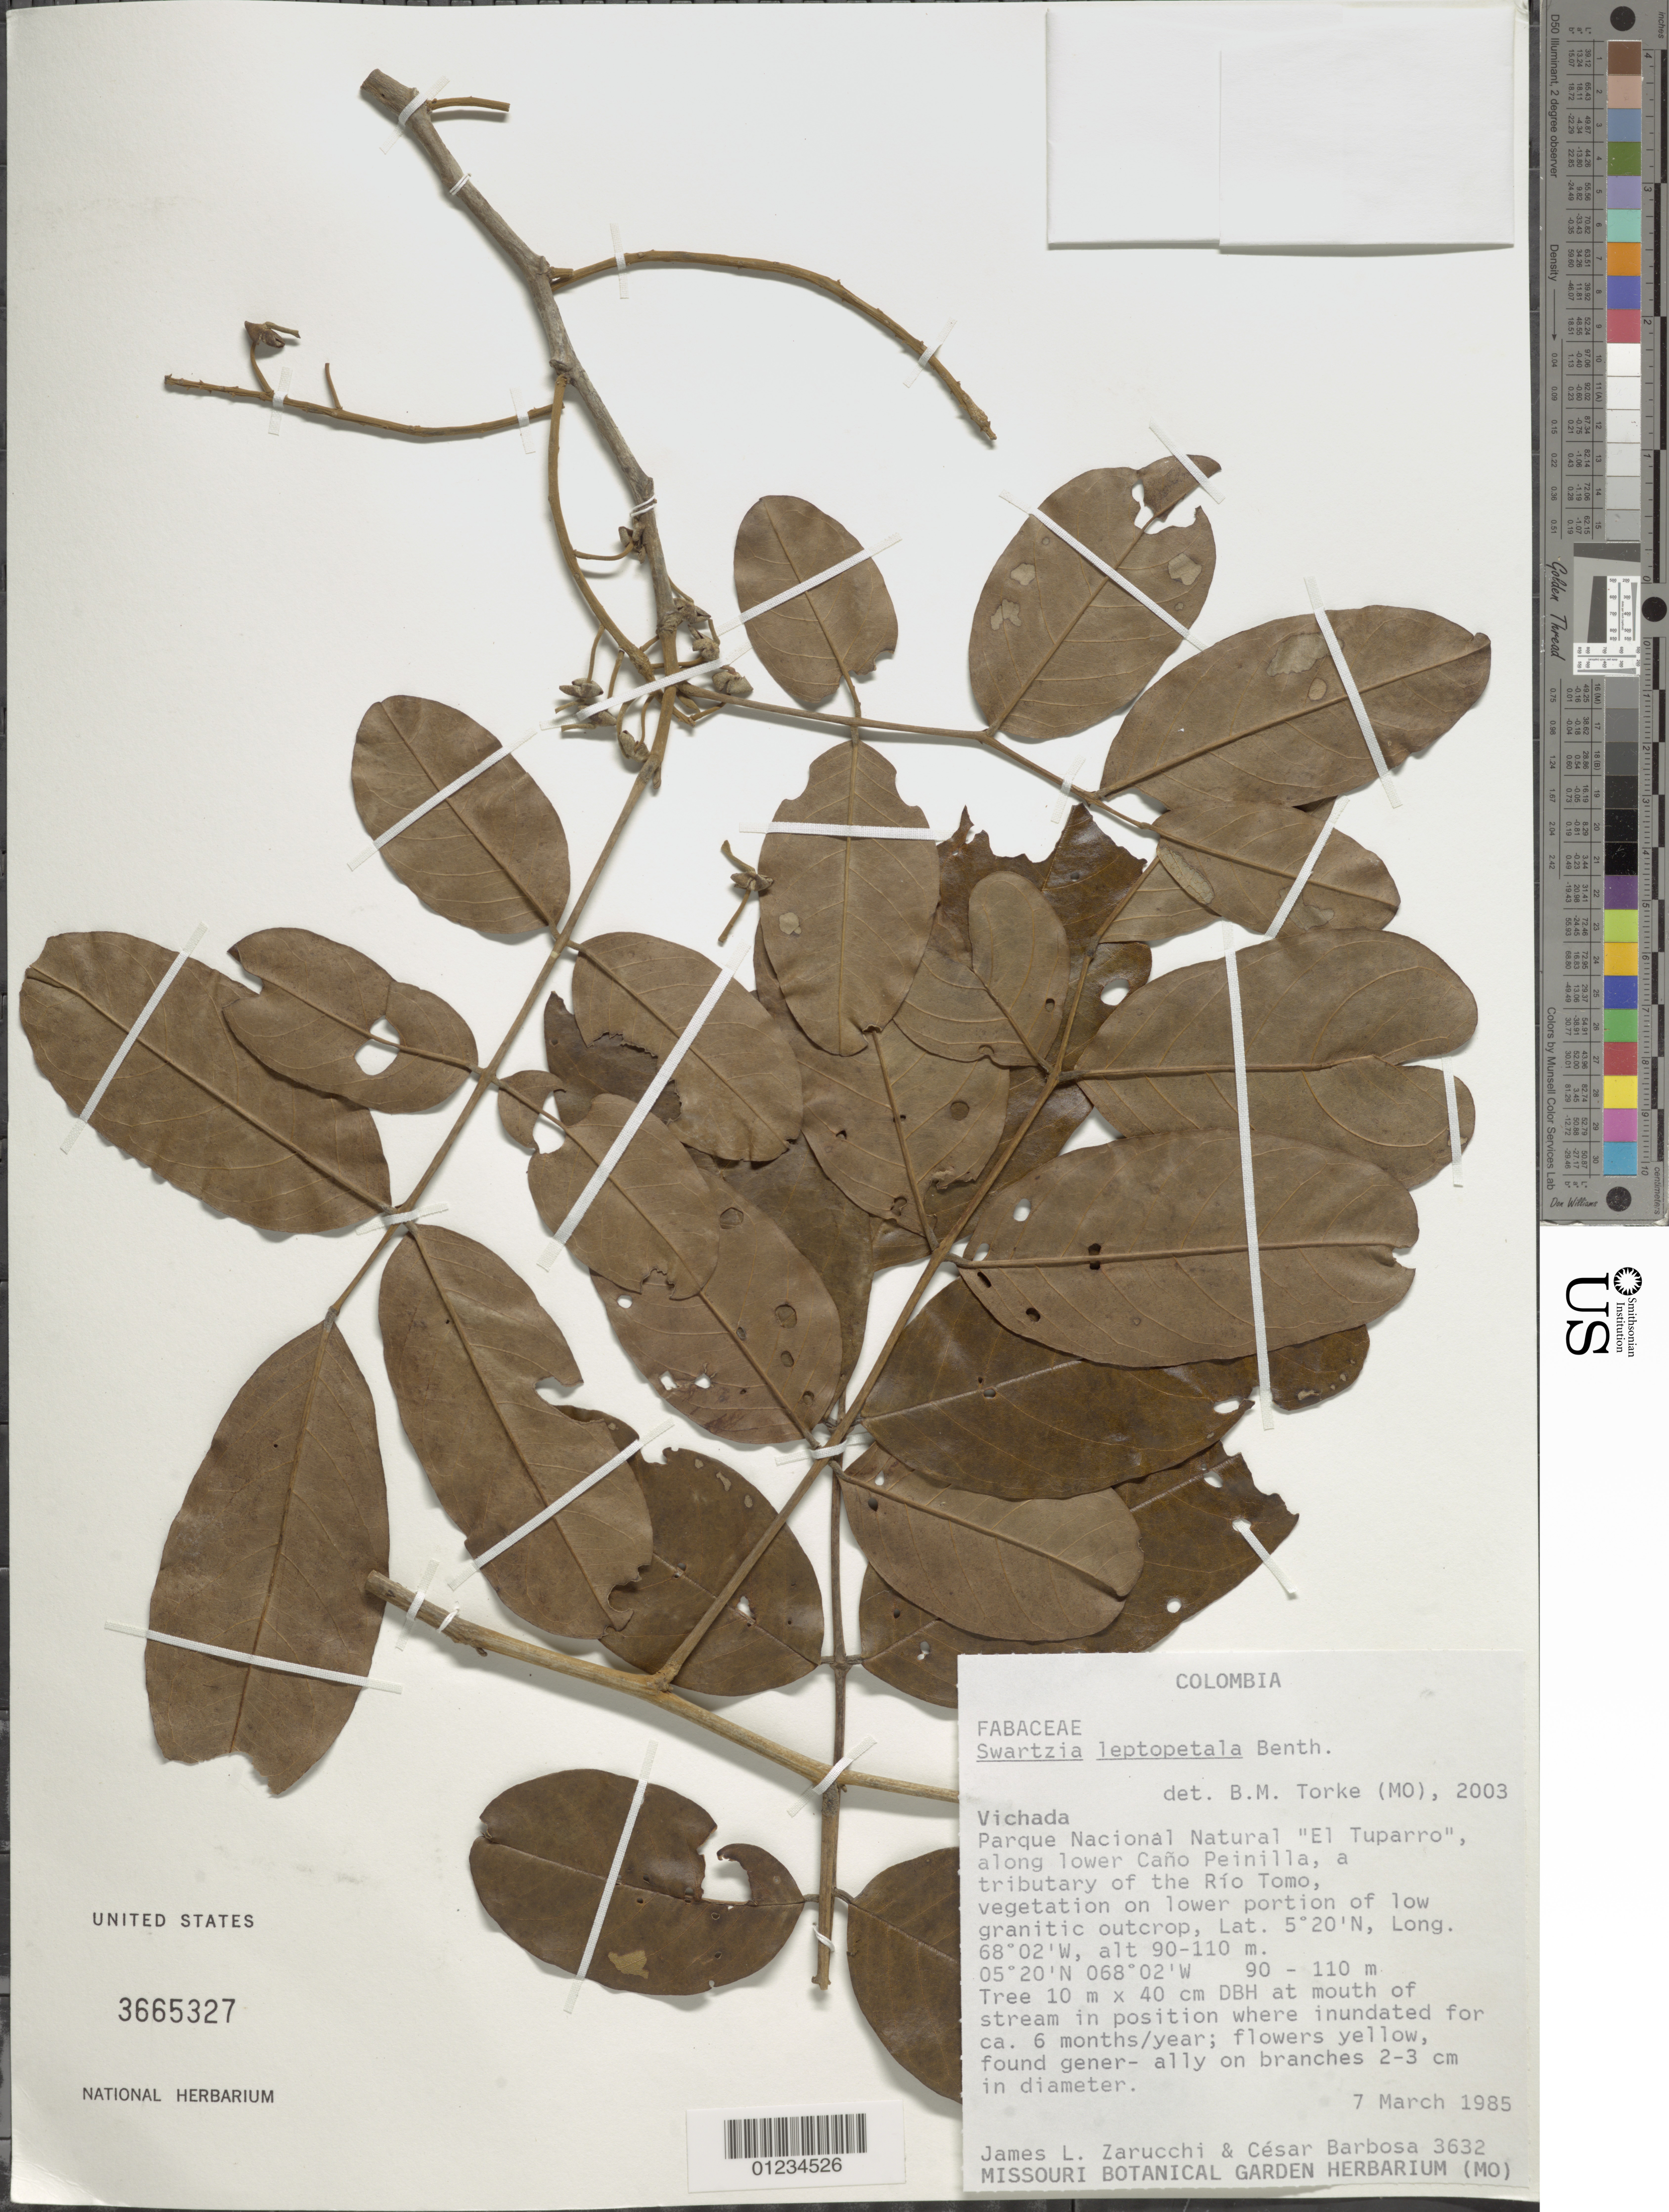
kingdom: Plantae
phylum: Tracheophyta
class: Magnoliopsida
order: Fabales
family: Fabaceae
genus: Swartzia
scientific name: Swartzia leptopetala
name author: Benth.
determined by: Torke, B. M., (MO)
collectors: J. L. Zarucchi & C. E. Barbosa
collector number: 3632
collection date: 1985-03-07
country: Colombia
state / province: Vichada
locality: Parque Nacional Natural "El Tuparro", along lower Cano Peinilla, a tributary of the Rio Tomo, vegetation on lower portion of low granitic outcrop.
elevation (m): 90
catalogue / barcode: US 3665327